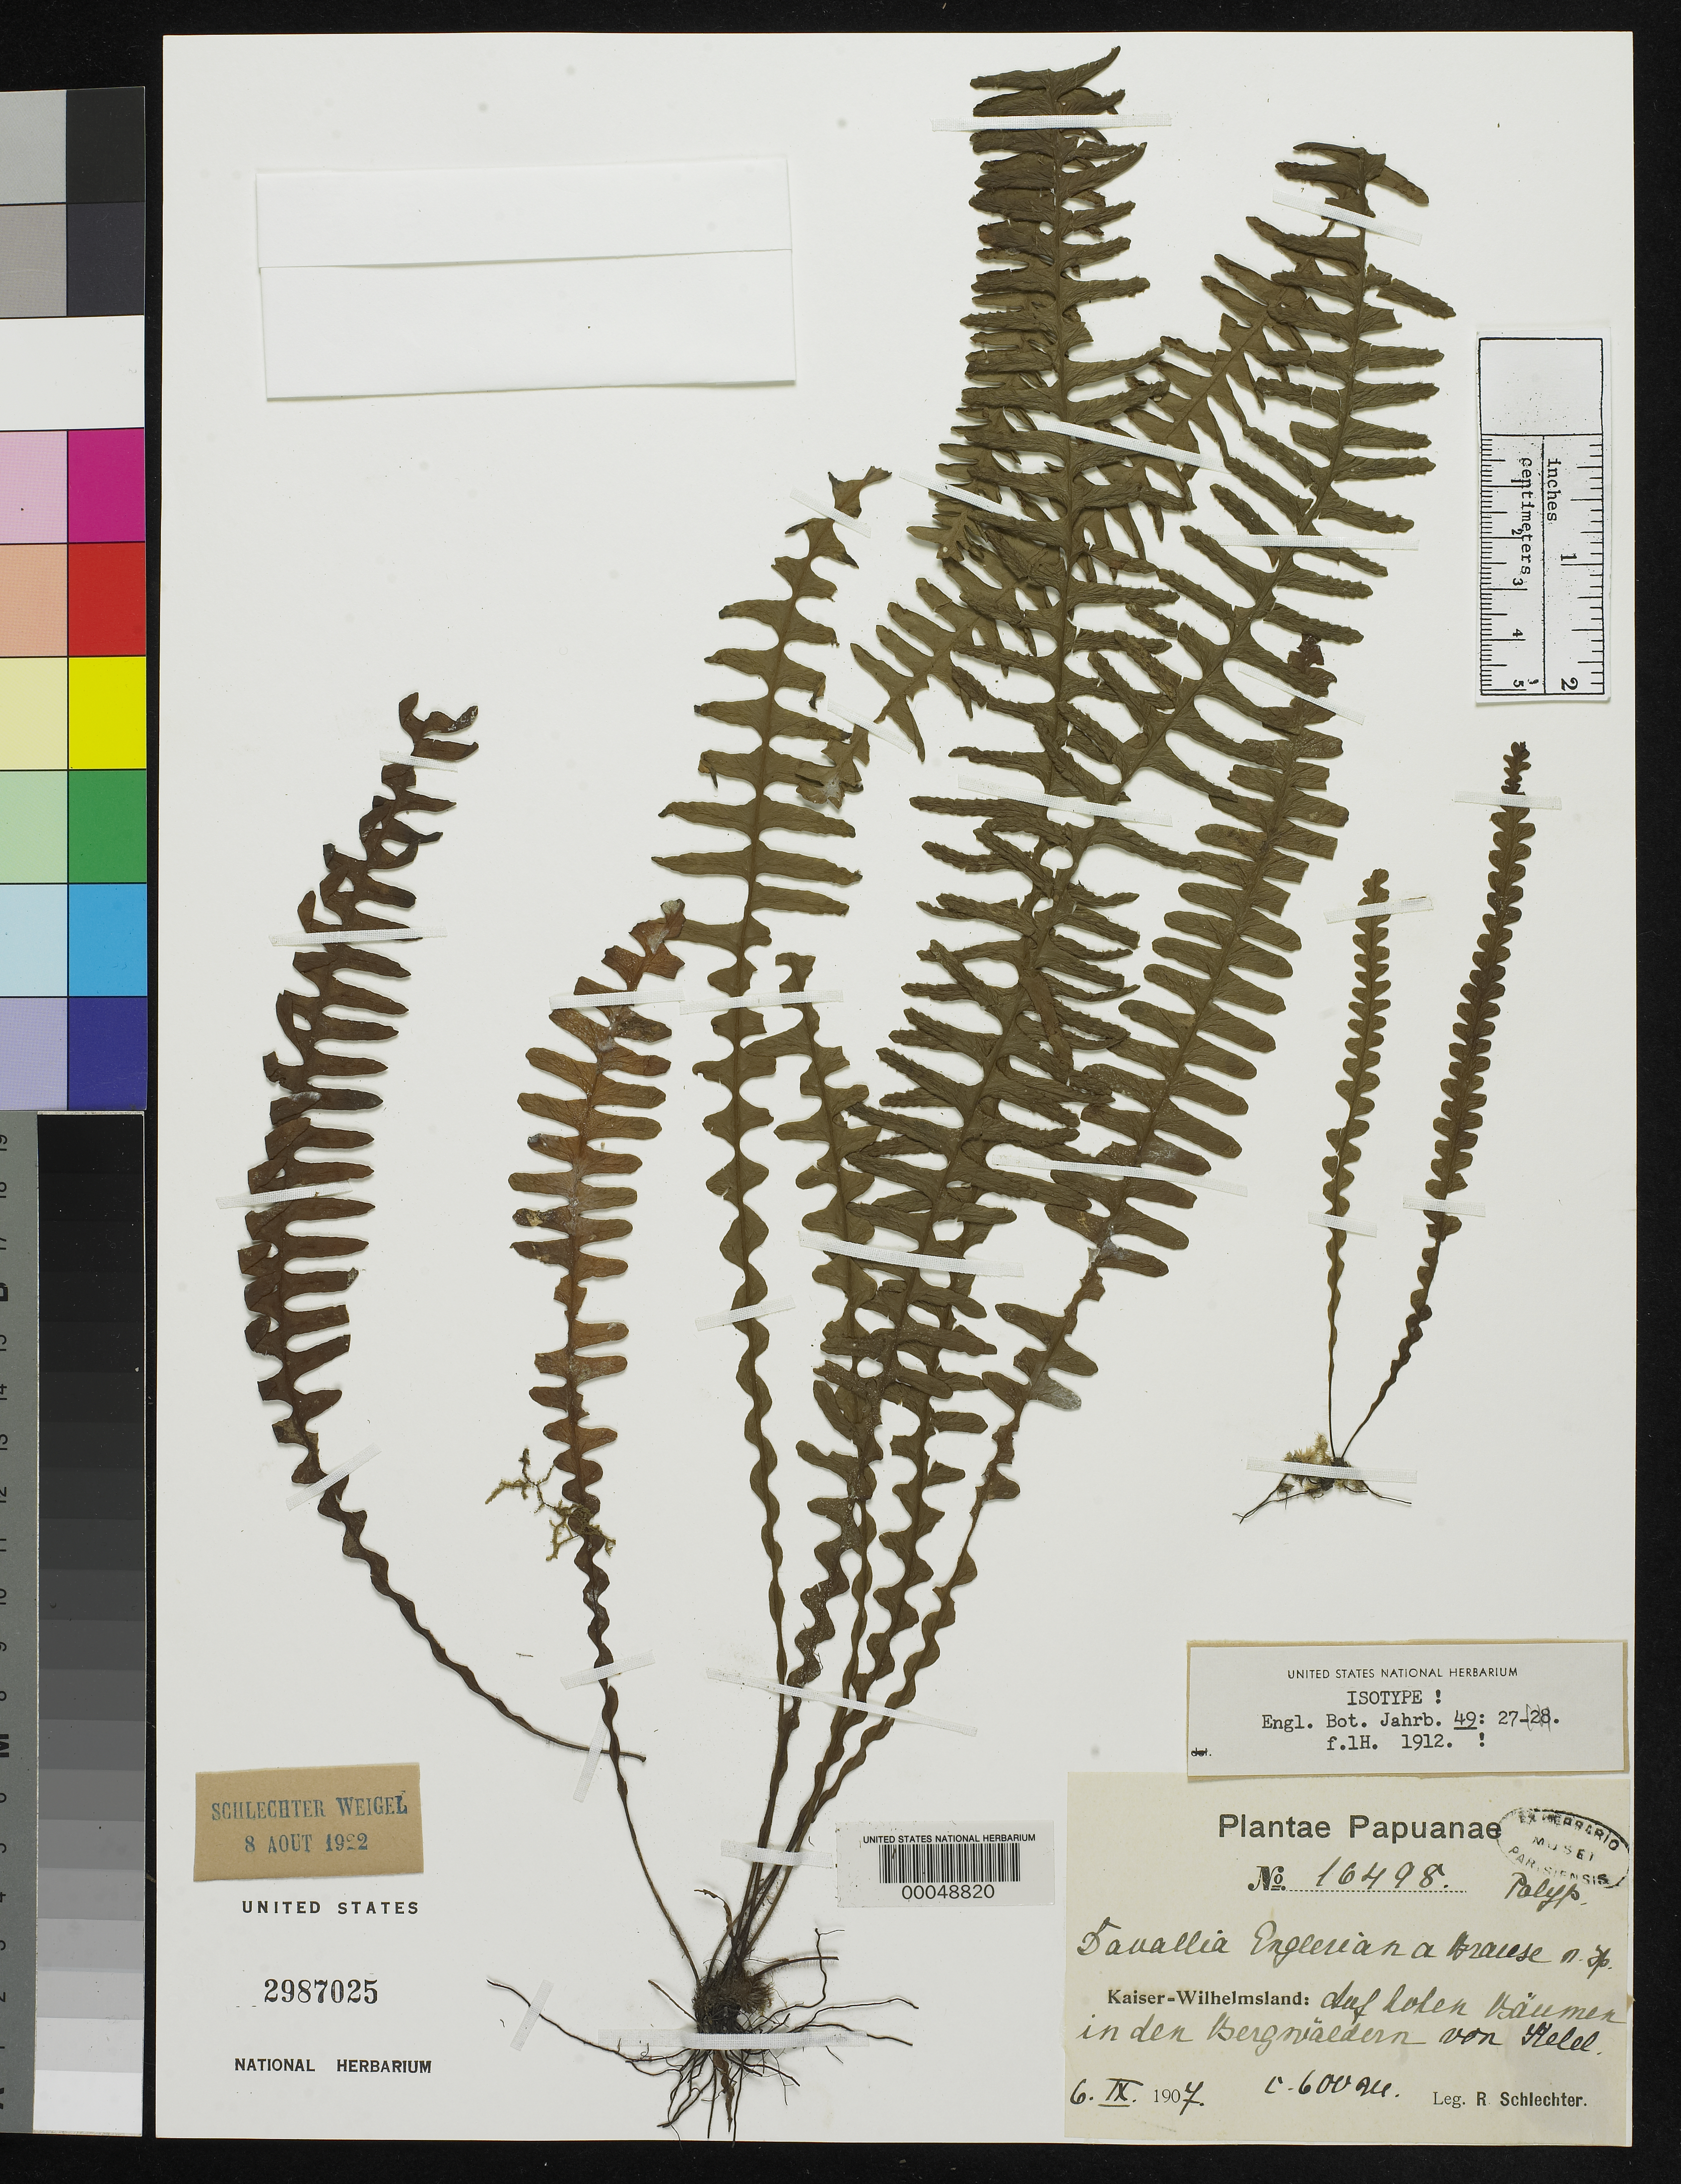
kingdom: Plantae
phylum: Tracheophyta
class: Polypodiopsida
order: Polypodiales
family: Davalliaceae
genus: Davallia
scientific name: Davallia engleriana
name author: Brause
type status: Isotype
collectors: F. R. R. Schlechter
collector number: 16498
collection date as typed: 06 Sep 1907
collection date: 1907-09-06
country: Papua New Guinea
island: New Guinea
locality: Kaiser-Wilhelmsland, Kelel.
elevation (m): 600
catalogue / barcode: US 2987025